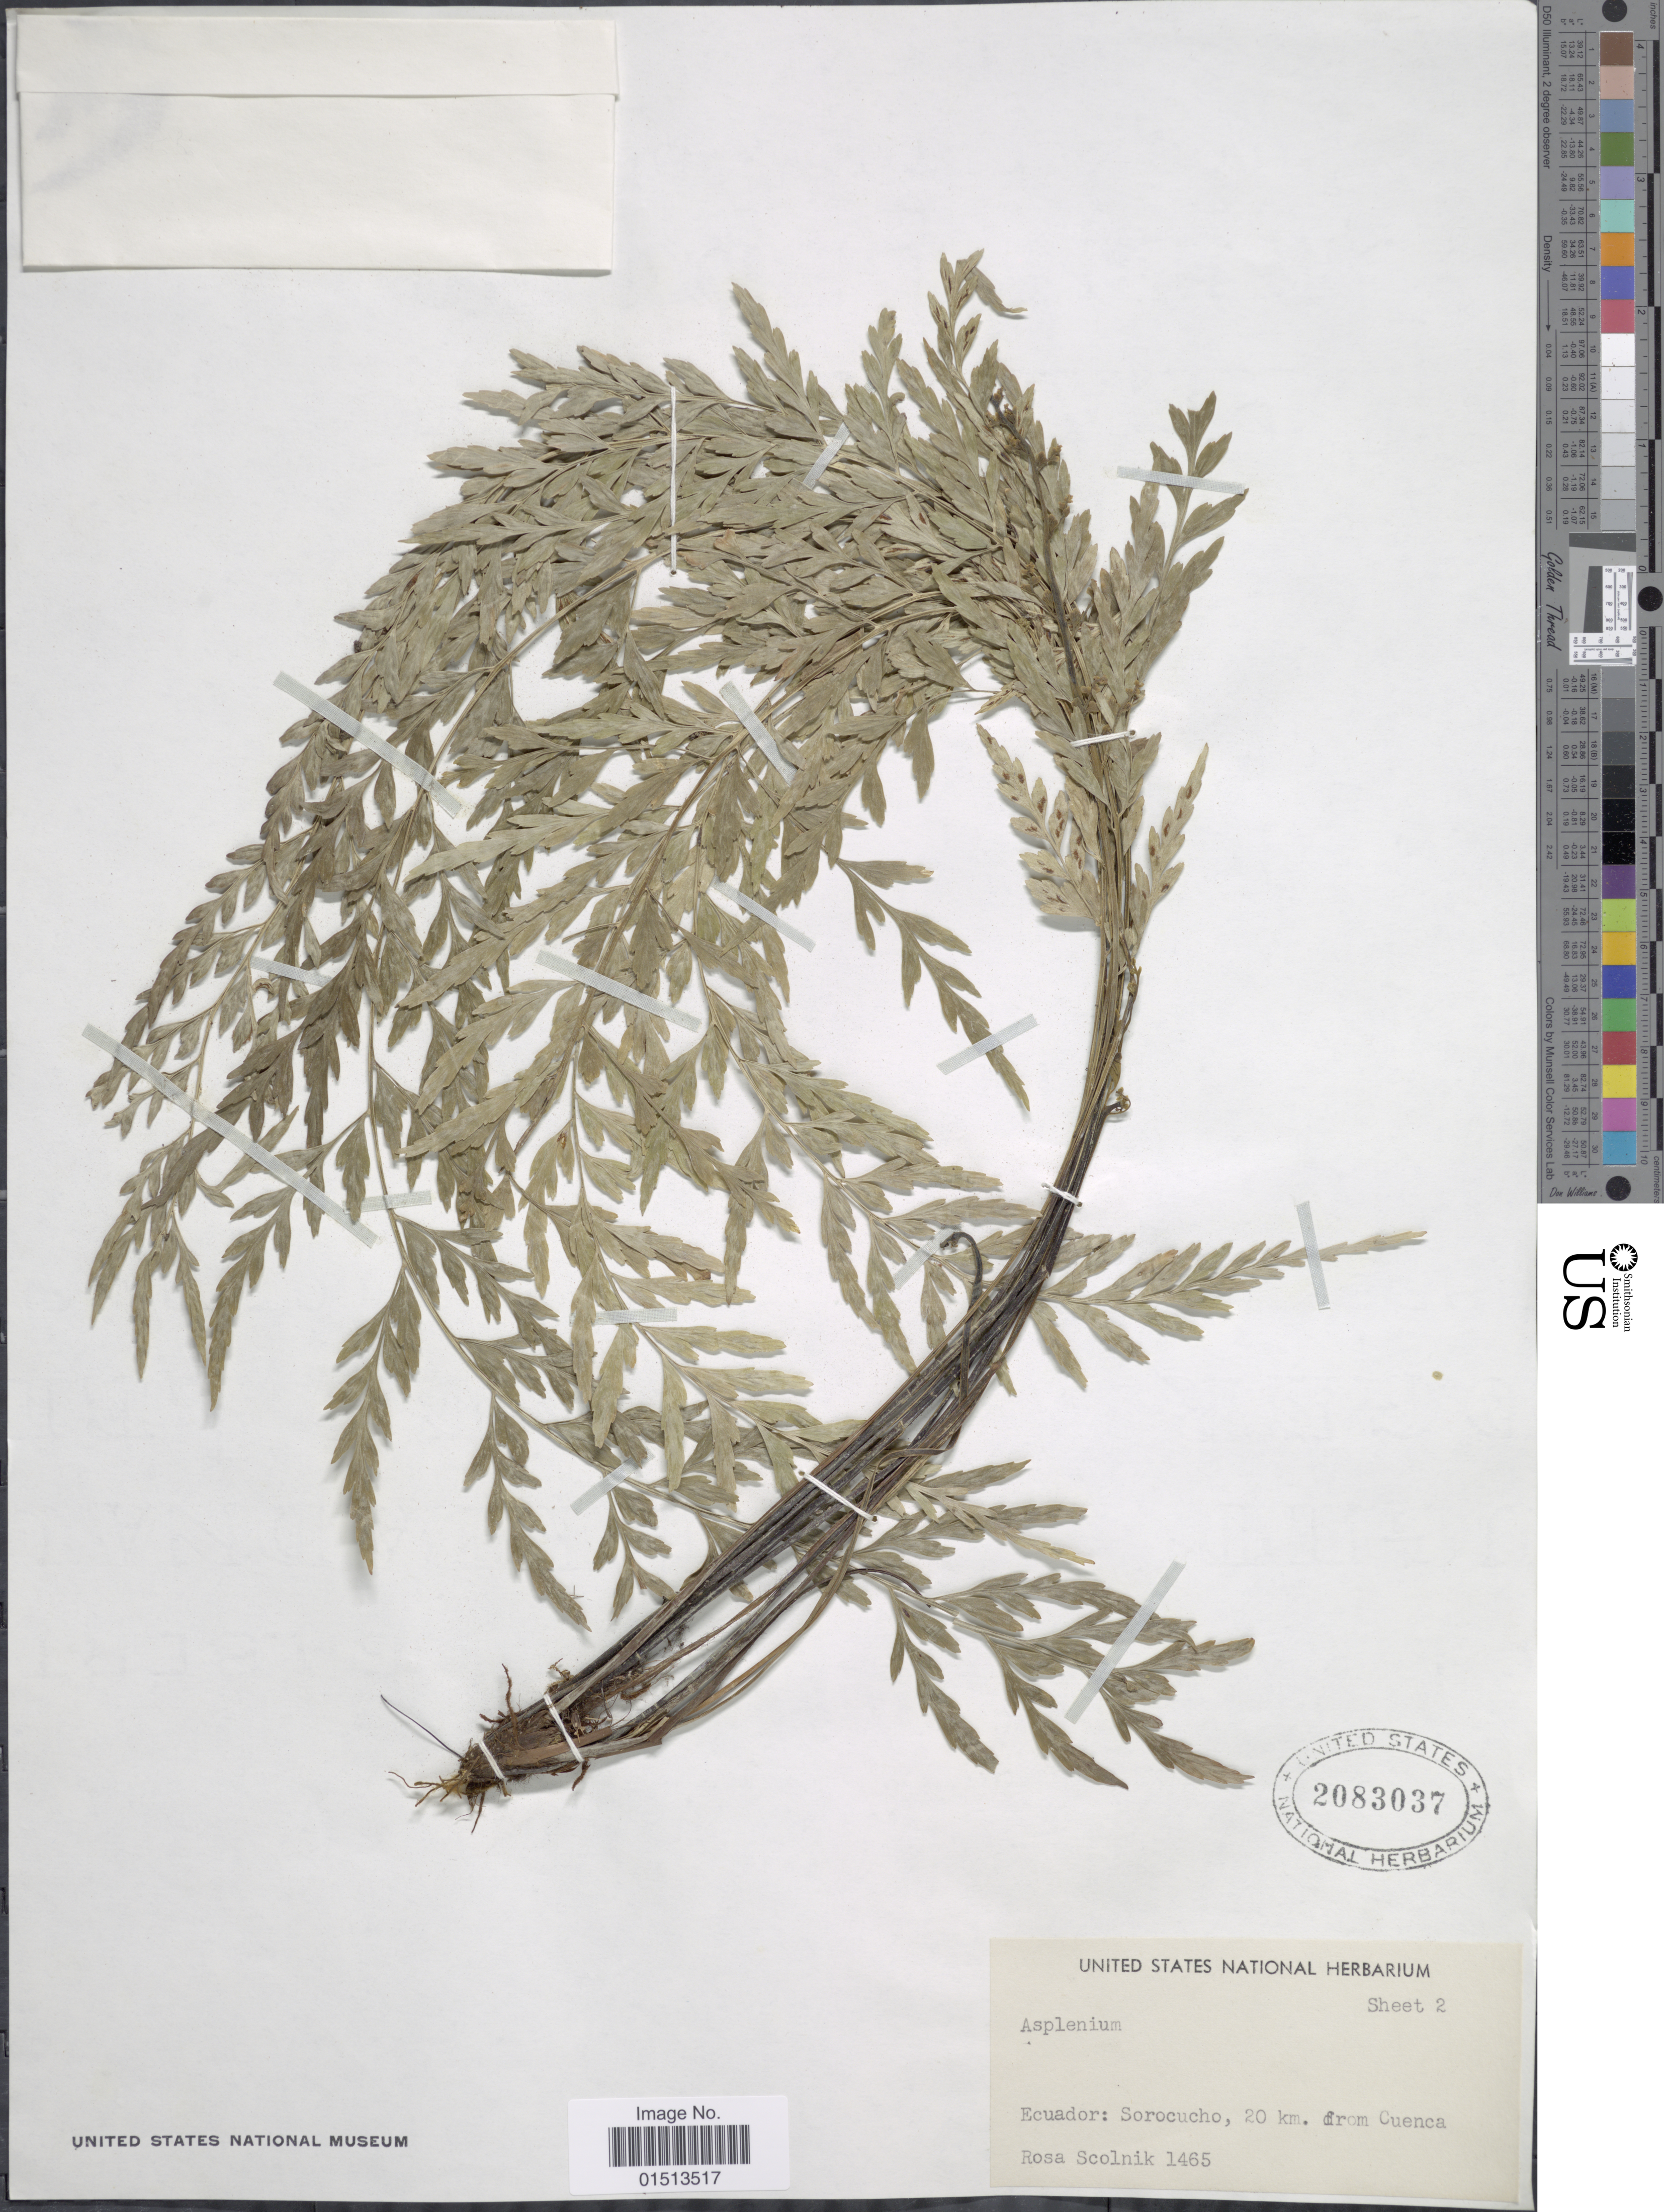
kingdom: Plantae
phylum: Tracheophyta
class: Polypodiopsida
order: Polypodiales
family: Aspleniaceae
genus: Asplenium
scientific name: Asplenium sp.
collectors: R. Scolnik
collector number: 1465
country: Ecuador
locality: Sorocucho, 20 km. from Cuenca.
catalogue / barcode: US 2083037